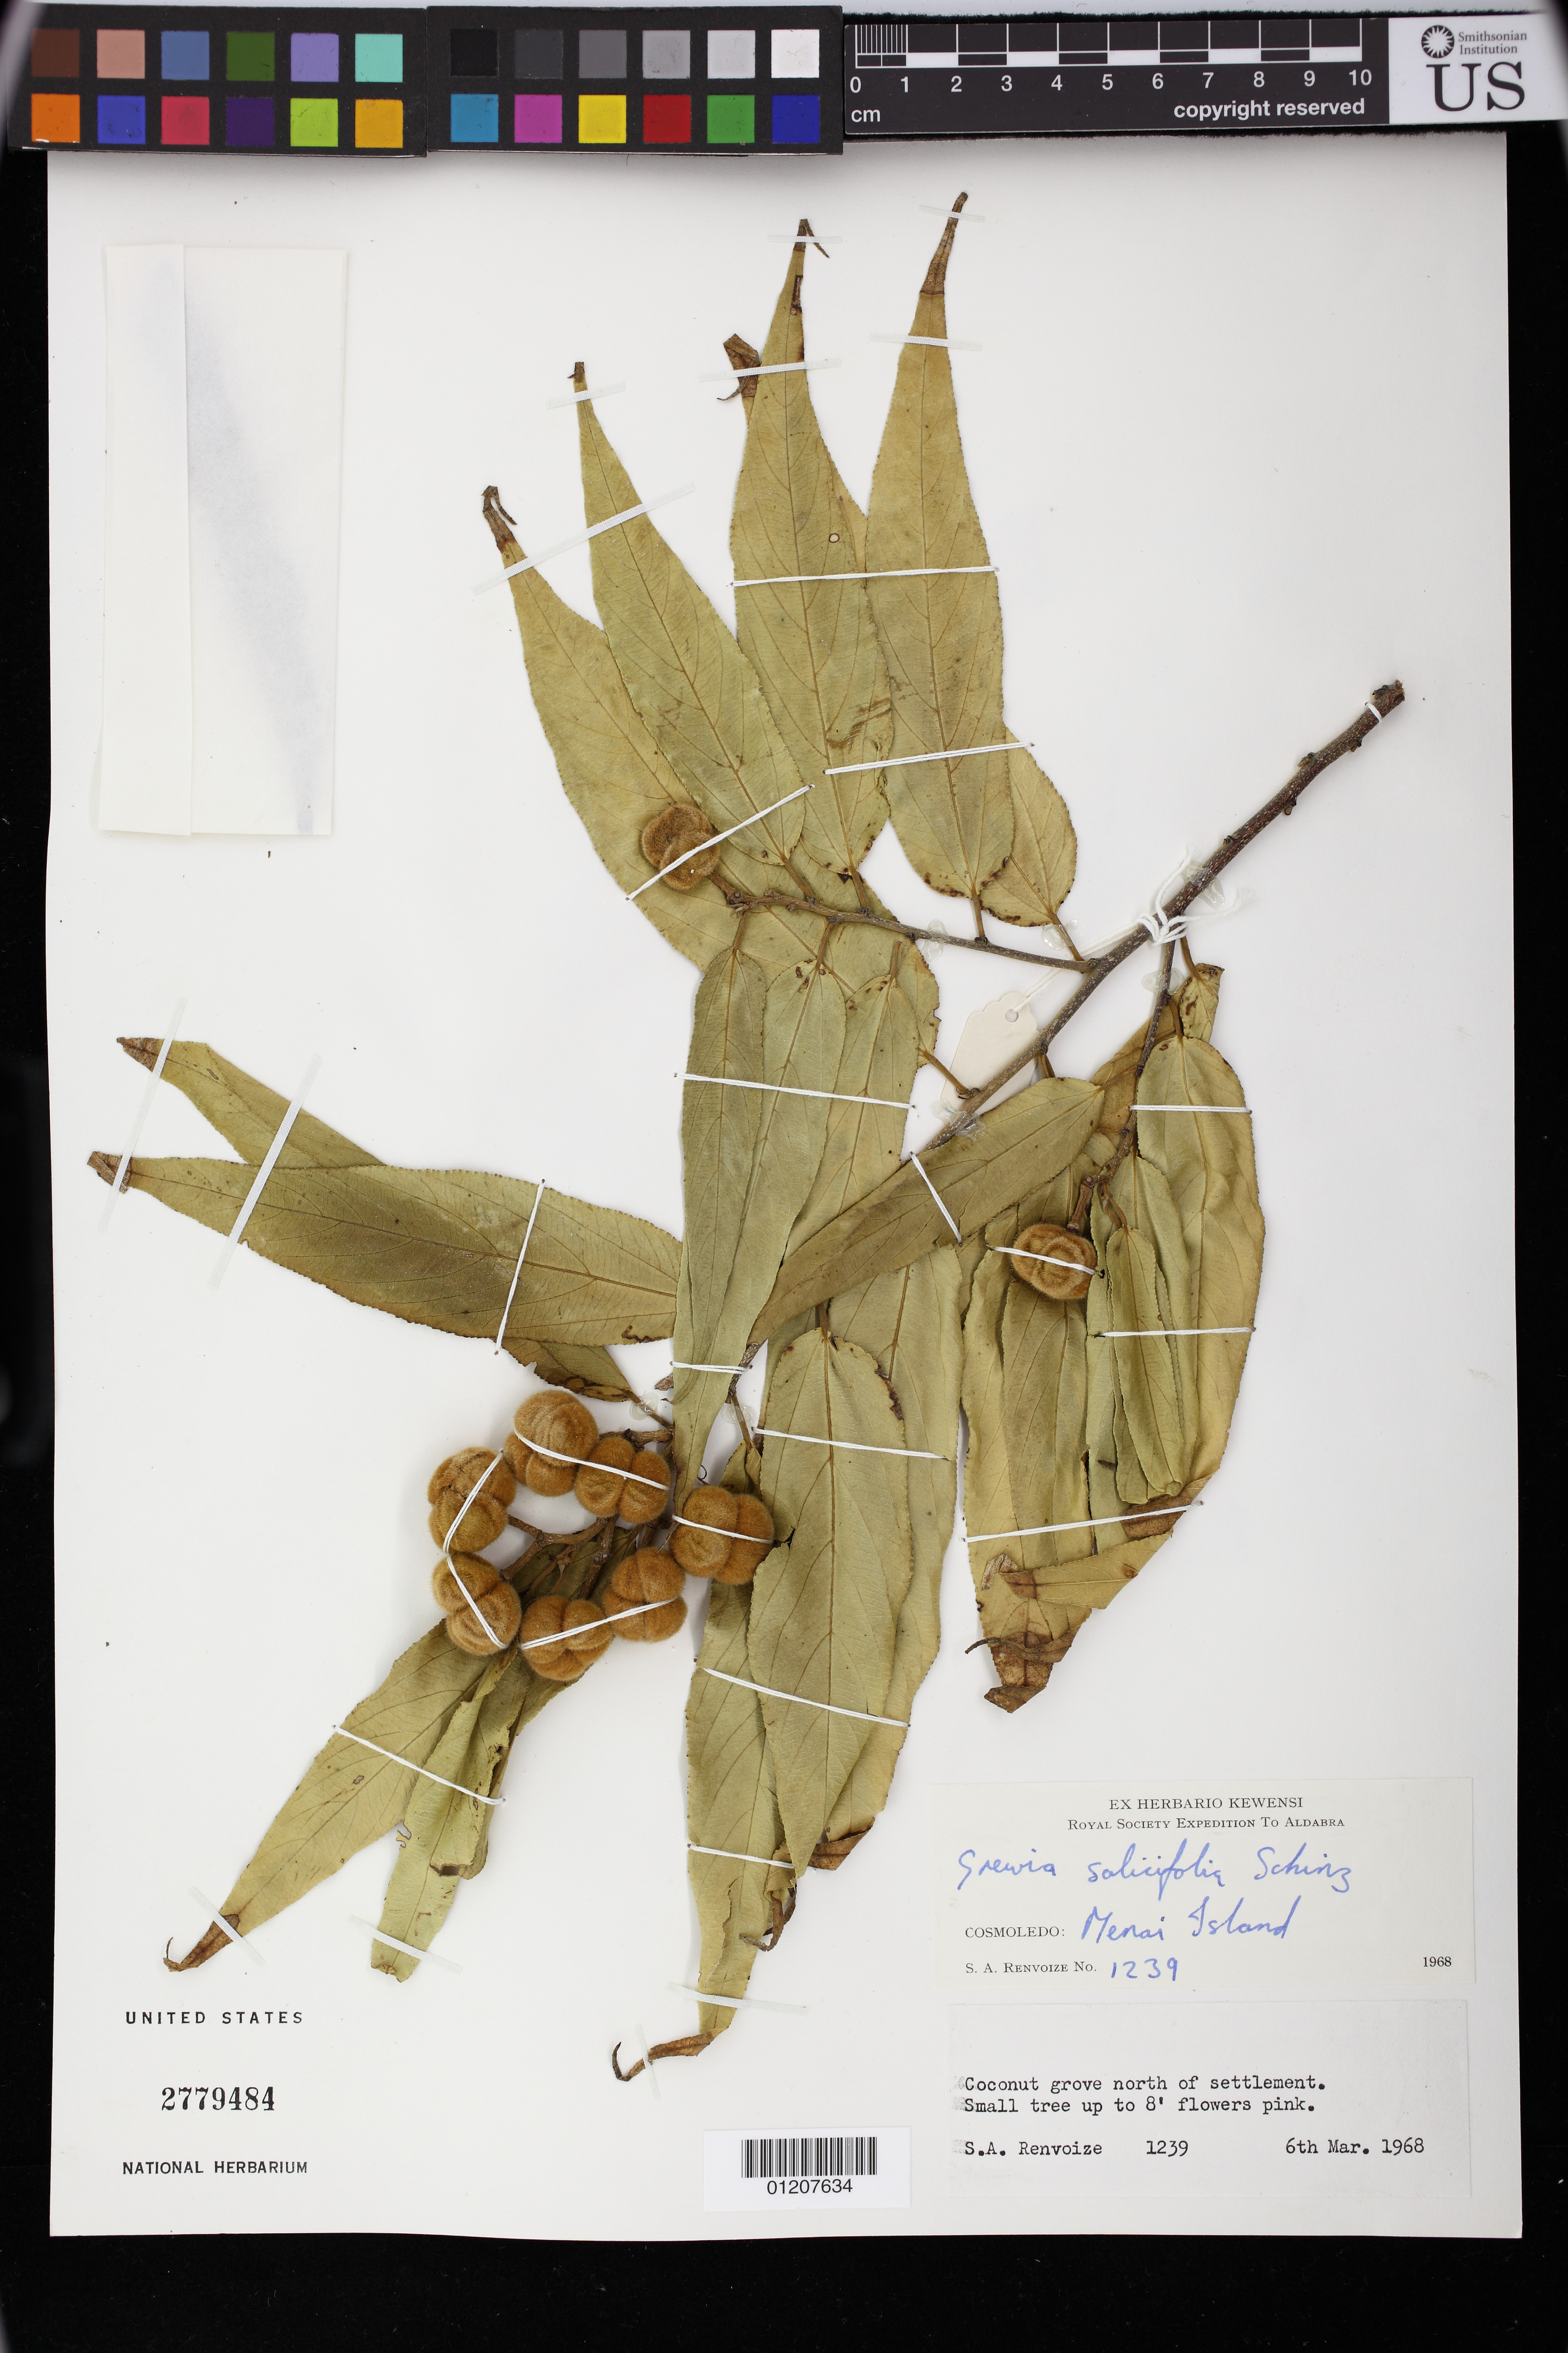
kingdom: Plantae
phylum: Tracheophyta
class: Magnoliopsida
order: Malvales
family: Malvaceae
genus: Grewia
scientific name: Grewia salicifolia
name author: Schinz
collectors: S. A. Renvoize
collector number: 1239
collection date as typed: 03 Jun 1968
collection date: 1968-06-03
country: Seychelles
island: Cosmoledo Atoll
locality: Expedition to Aldabra. Cosmoledo: Menai Islet. Coconut grove north of settlement.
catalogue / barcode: US 2779484